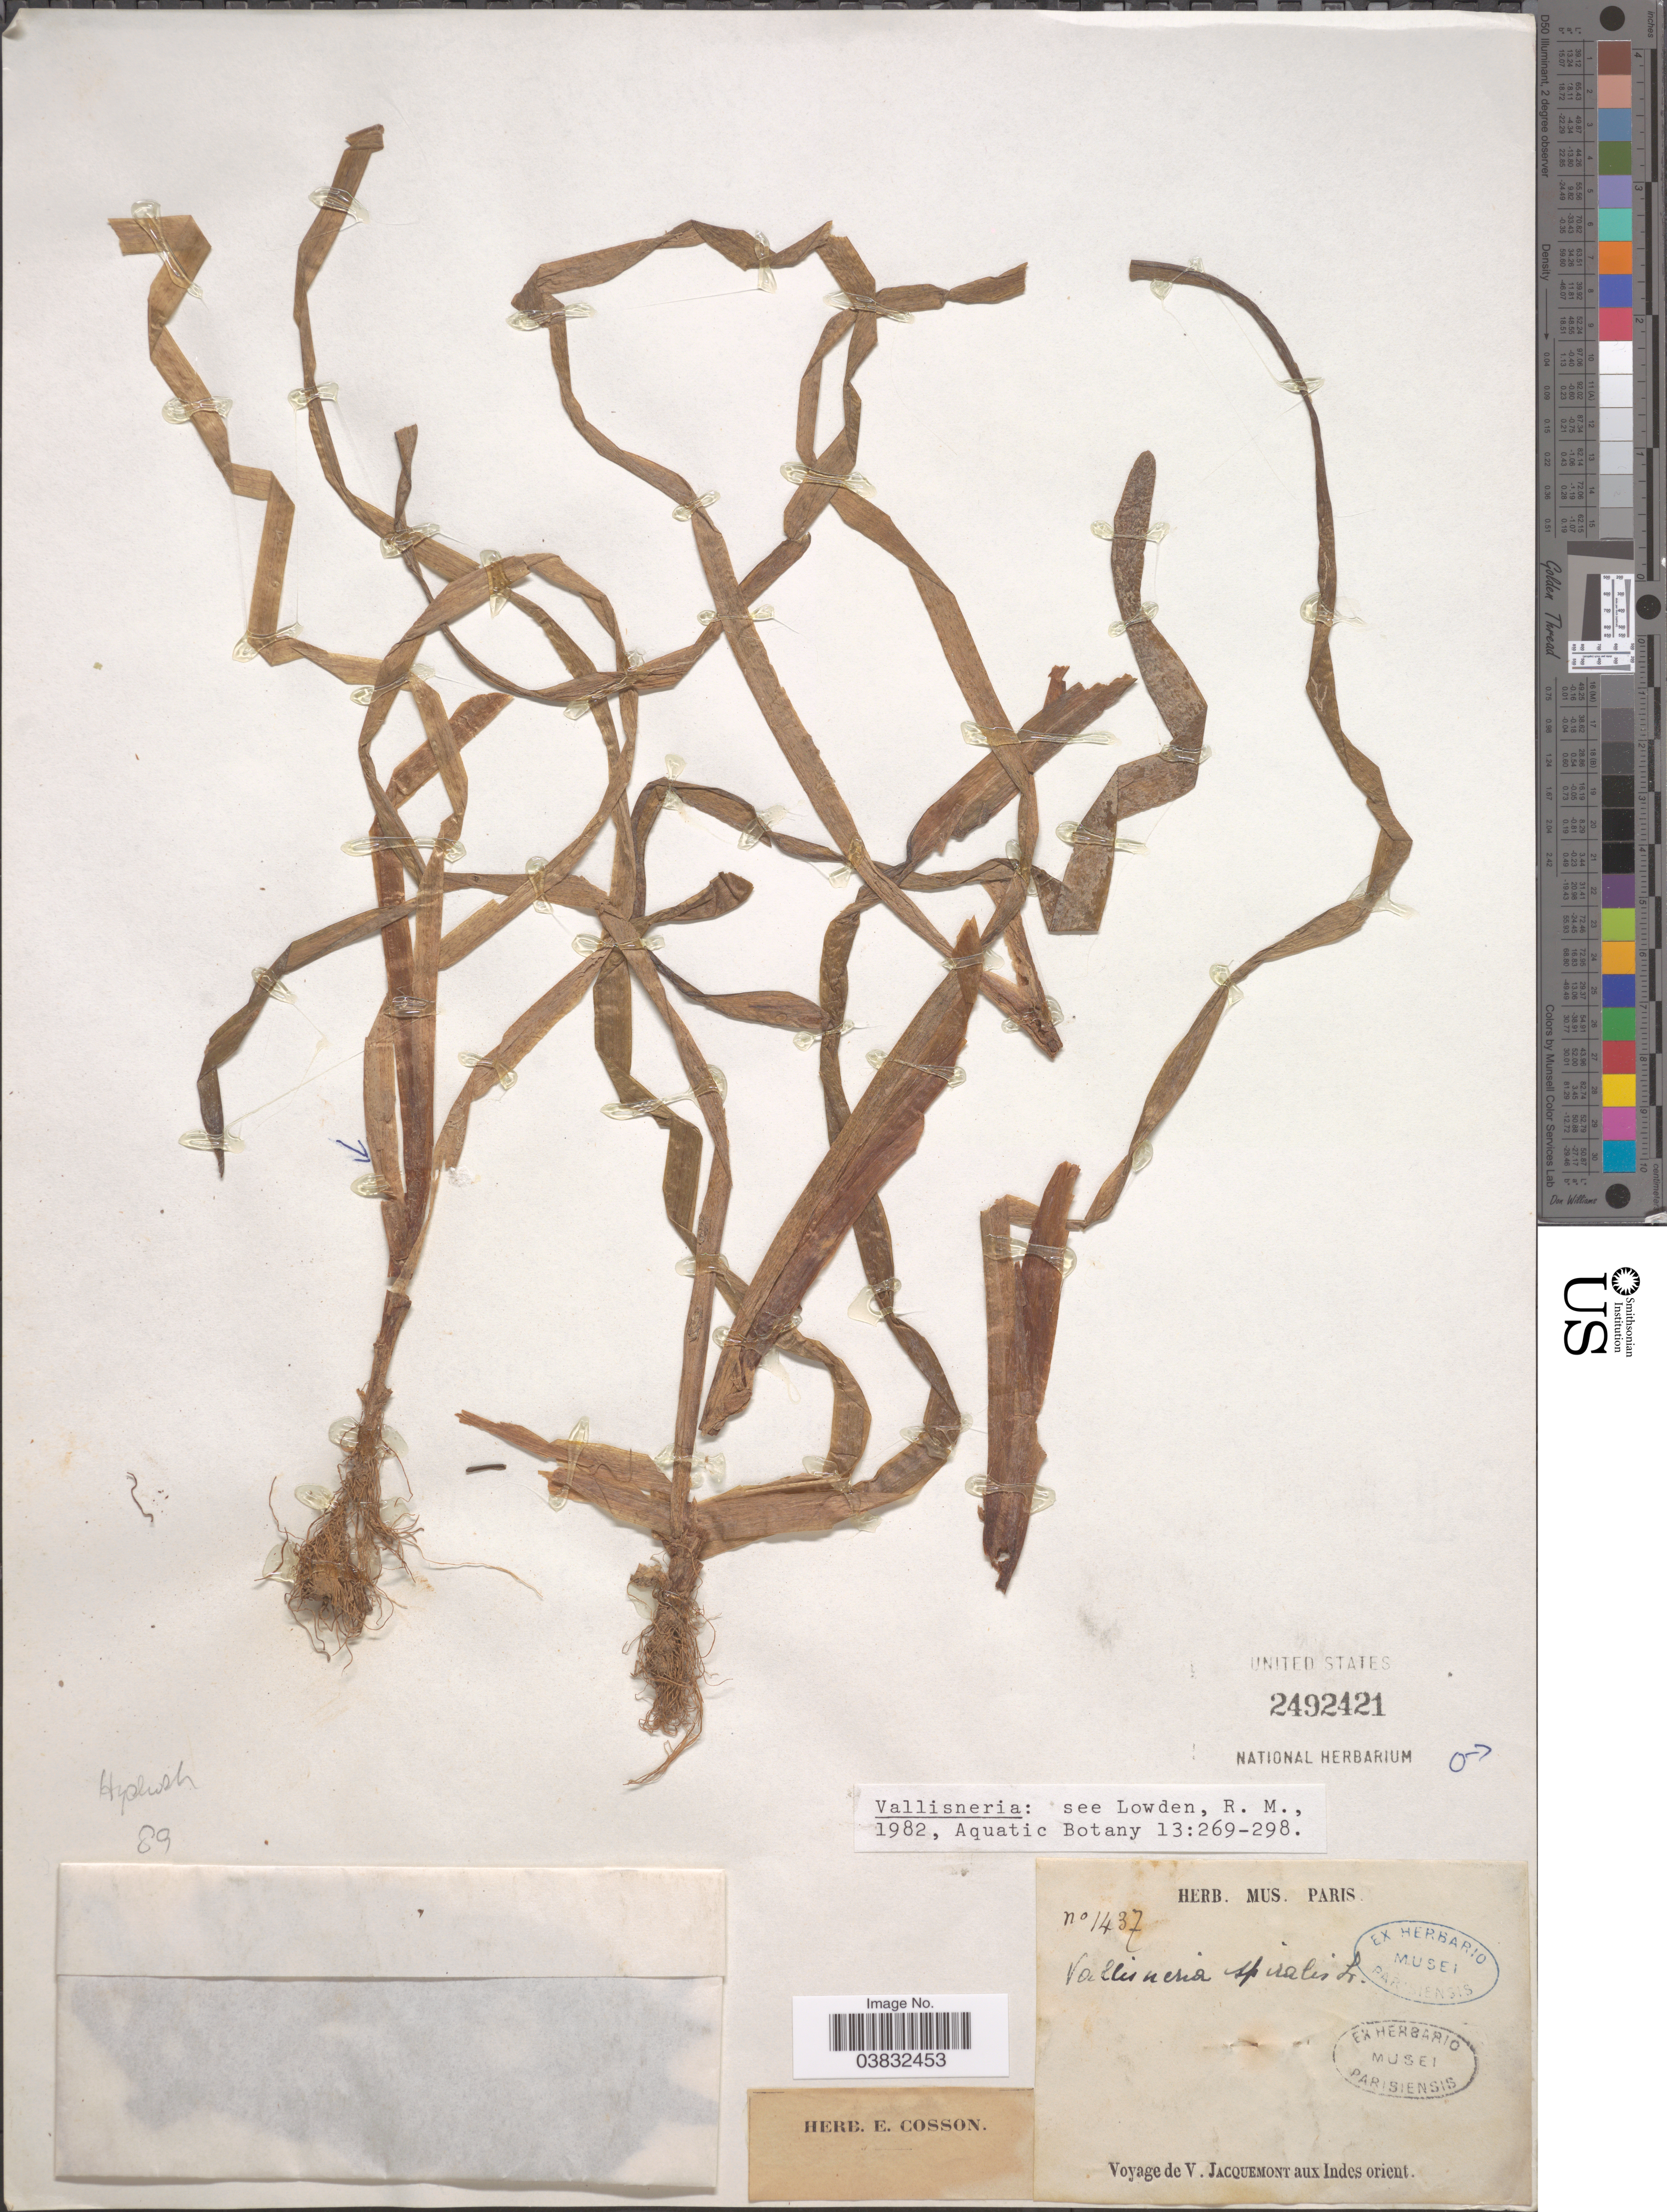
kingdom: Plantae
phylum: Tracheophyta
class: Liliopsida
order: Alismatales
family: Hydrocharitaceae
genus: Vallisneria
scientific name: Vallisneria sp.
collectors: V. Jacquemont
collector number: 1437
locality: Indes orient.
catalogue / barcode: US 2492421